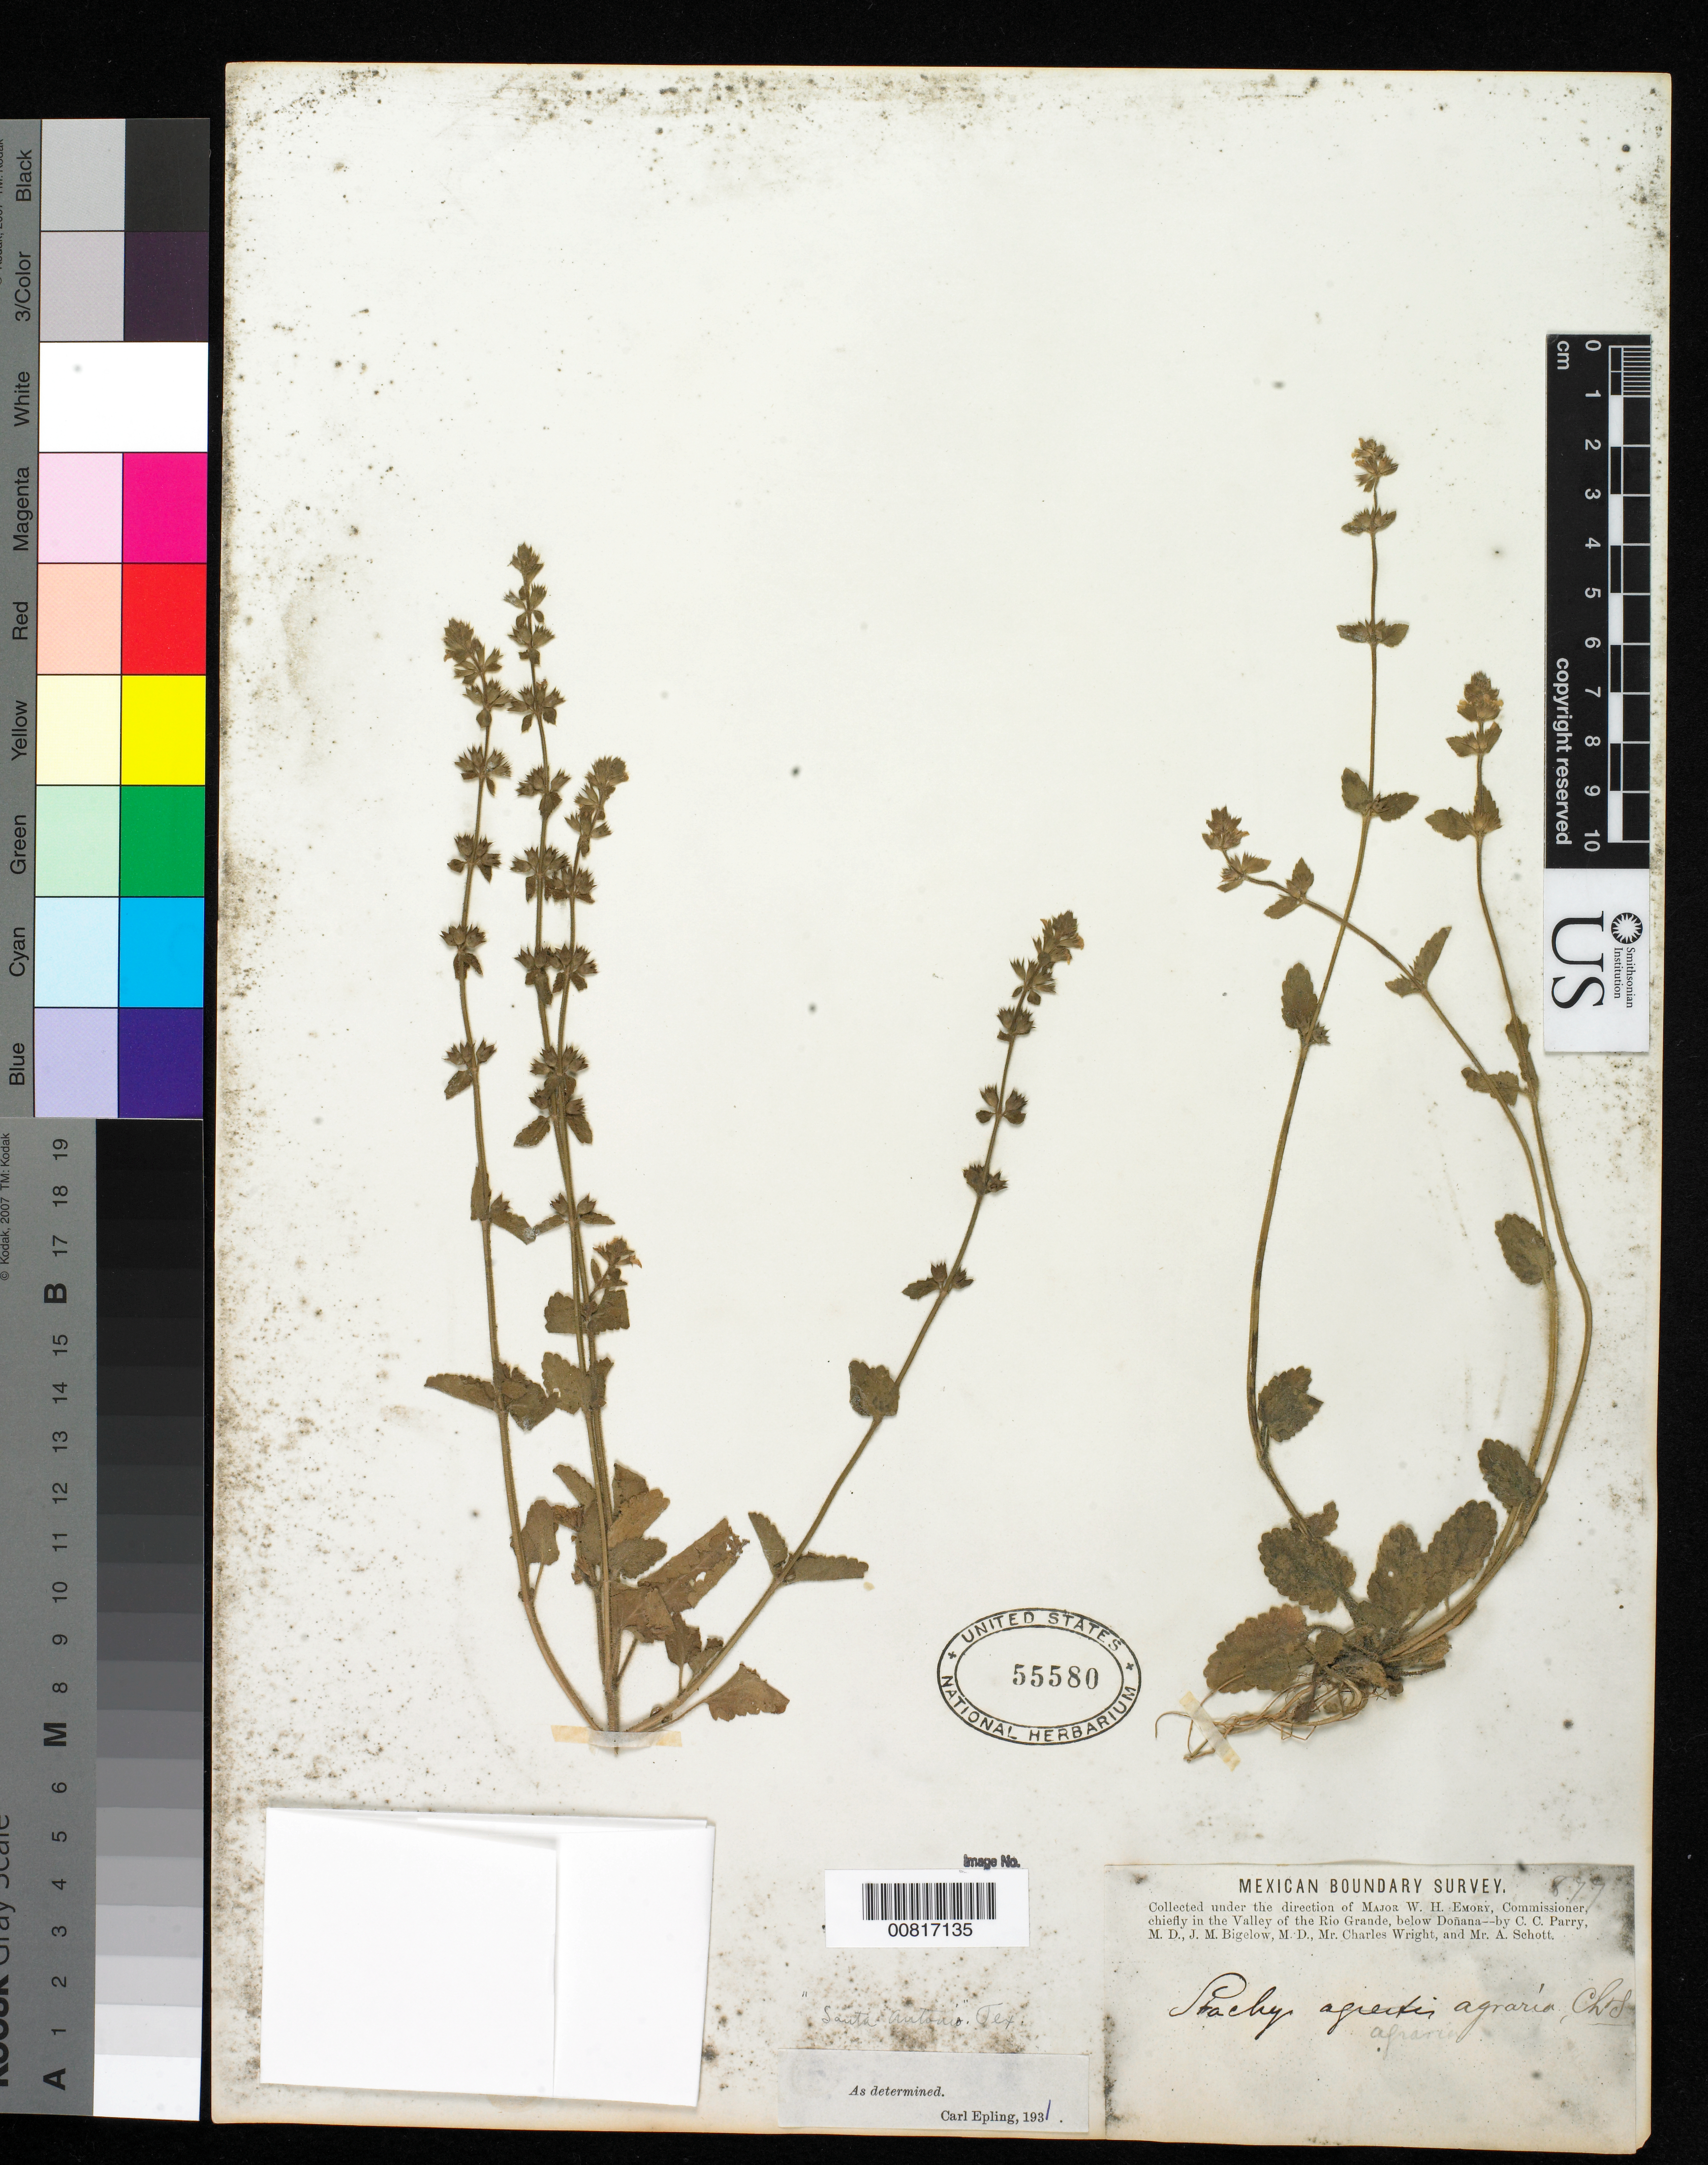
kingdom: Plantae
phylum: Tracheophyta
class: Magnoliopsida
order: Lamiales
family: Lamiaceae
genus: Stachys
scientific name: Stachys agraria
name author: Schltdl. & Cham.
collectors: C. C. Parry, J. M. Bigelow, C. Wright & A. C. V. Schott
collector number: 879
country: United States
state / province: New Mexico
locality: Valley of the Rio Grande, below Doñana, New Mexico.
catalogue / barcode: US 55580